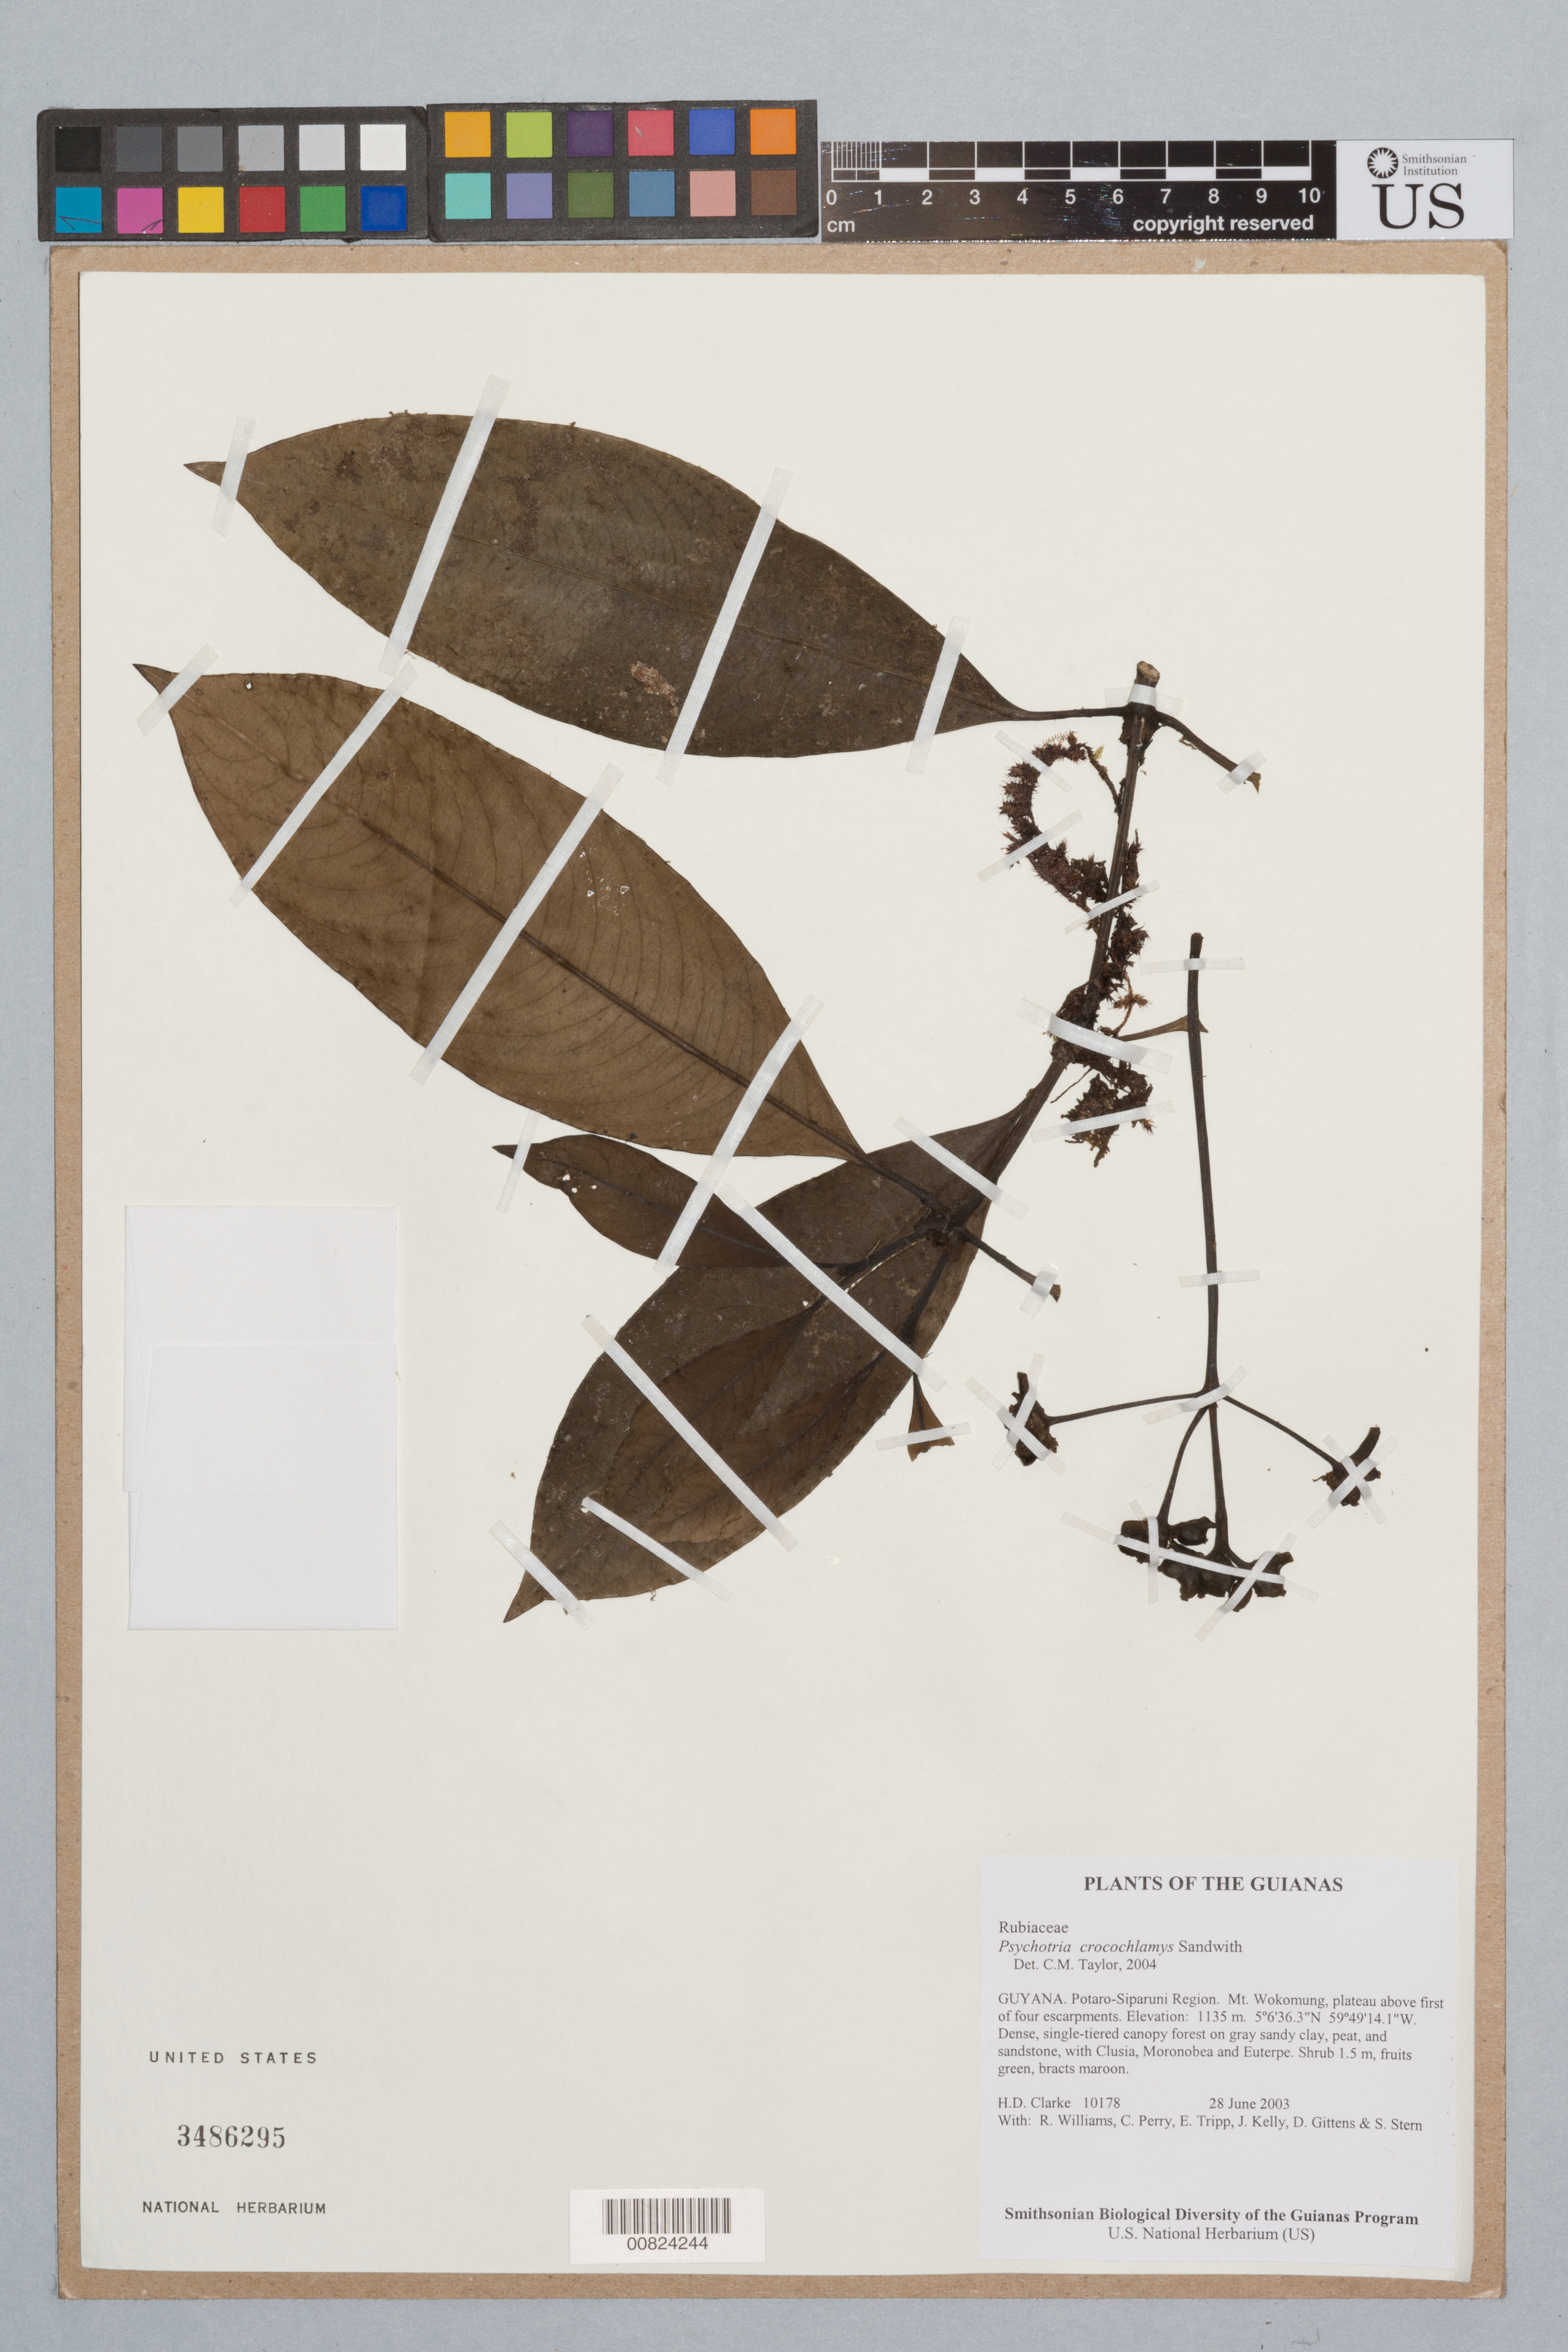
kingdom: Plantae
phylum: Tracheophyta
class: Magnoliopsida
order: Gentianales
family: Rubiaceae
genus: Palicourea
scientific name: Palicourea crocochlamys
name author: (Sandw.) Delprete & J.H. Kirkbr.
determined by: Kirkbride, J. H., Jr.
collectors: H. D. Clarke, R. Williams, C. Perry, E. Tripp, J. Kelly, D. Gittens & S. R. Stern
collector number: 10178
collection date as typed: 28 June 2003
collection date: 2003-06-28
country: Guyana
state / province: Potaro-Siparuni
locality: Mt. Wokomung, plateau above first of four escarpments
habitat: Dense, single-tiered canopy forest on gray sandy clay, peat, and sandstone, with Clusia, Moronobea and Euterpe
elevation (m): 1135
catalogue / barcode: US 3486295